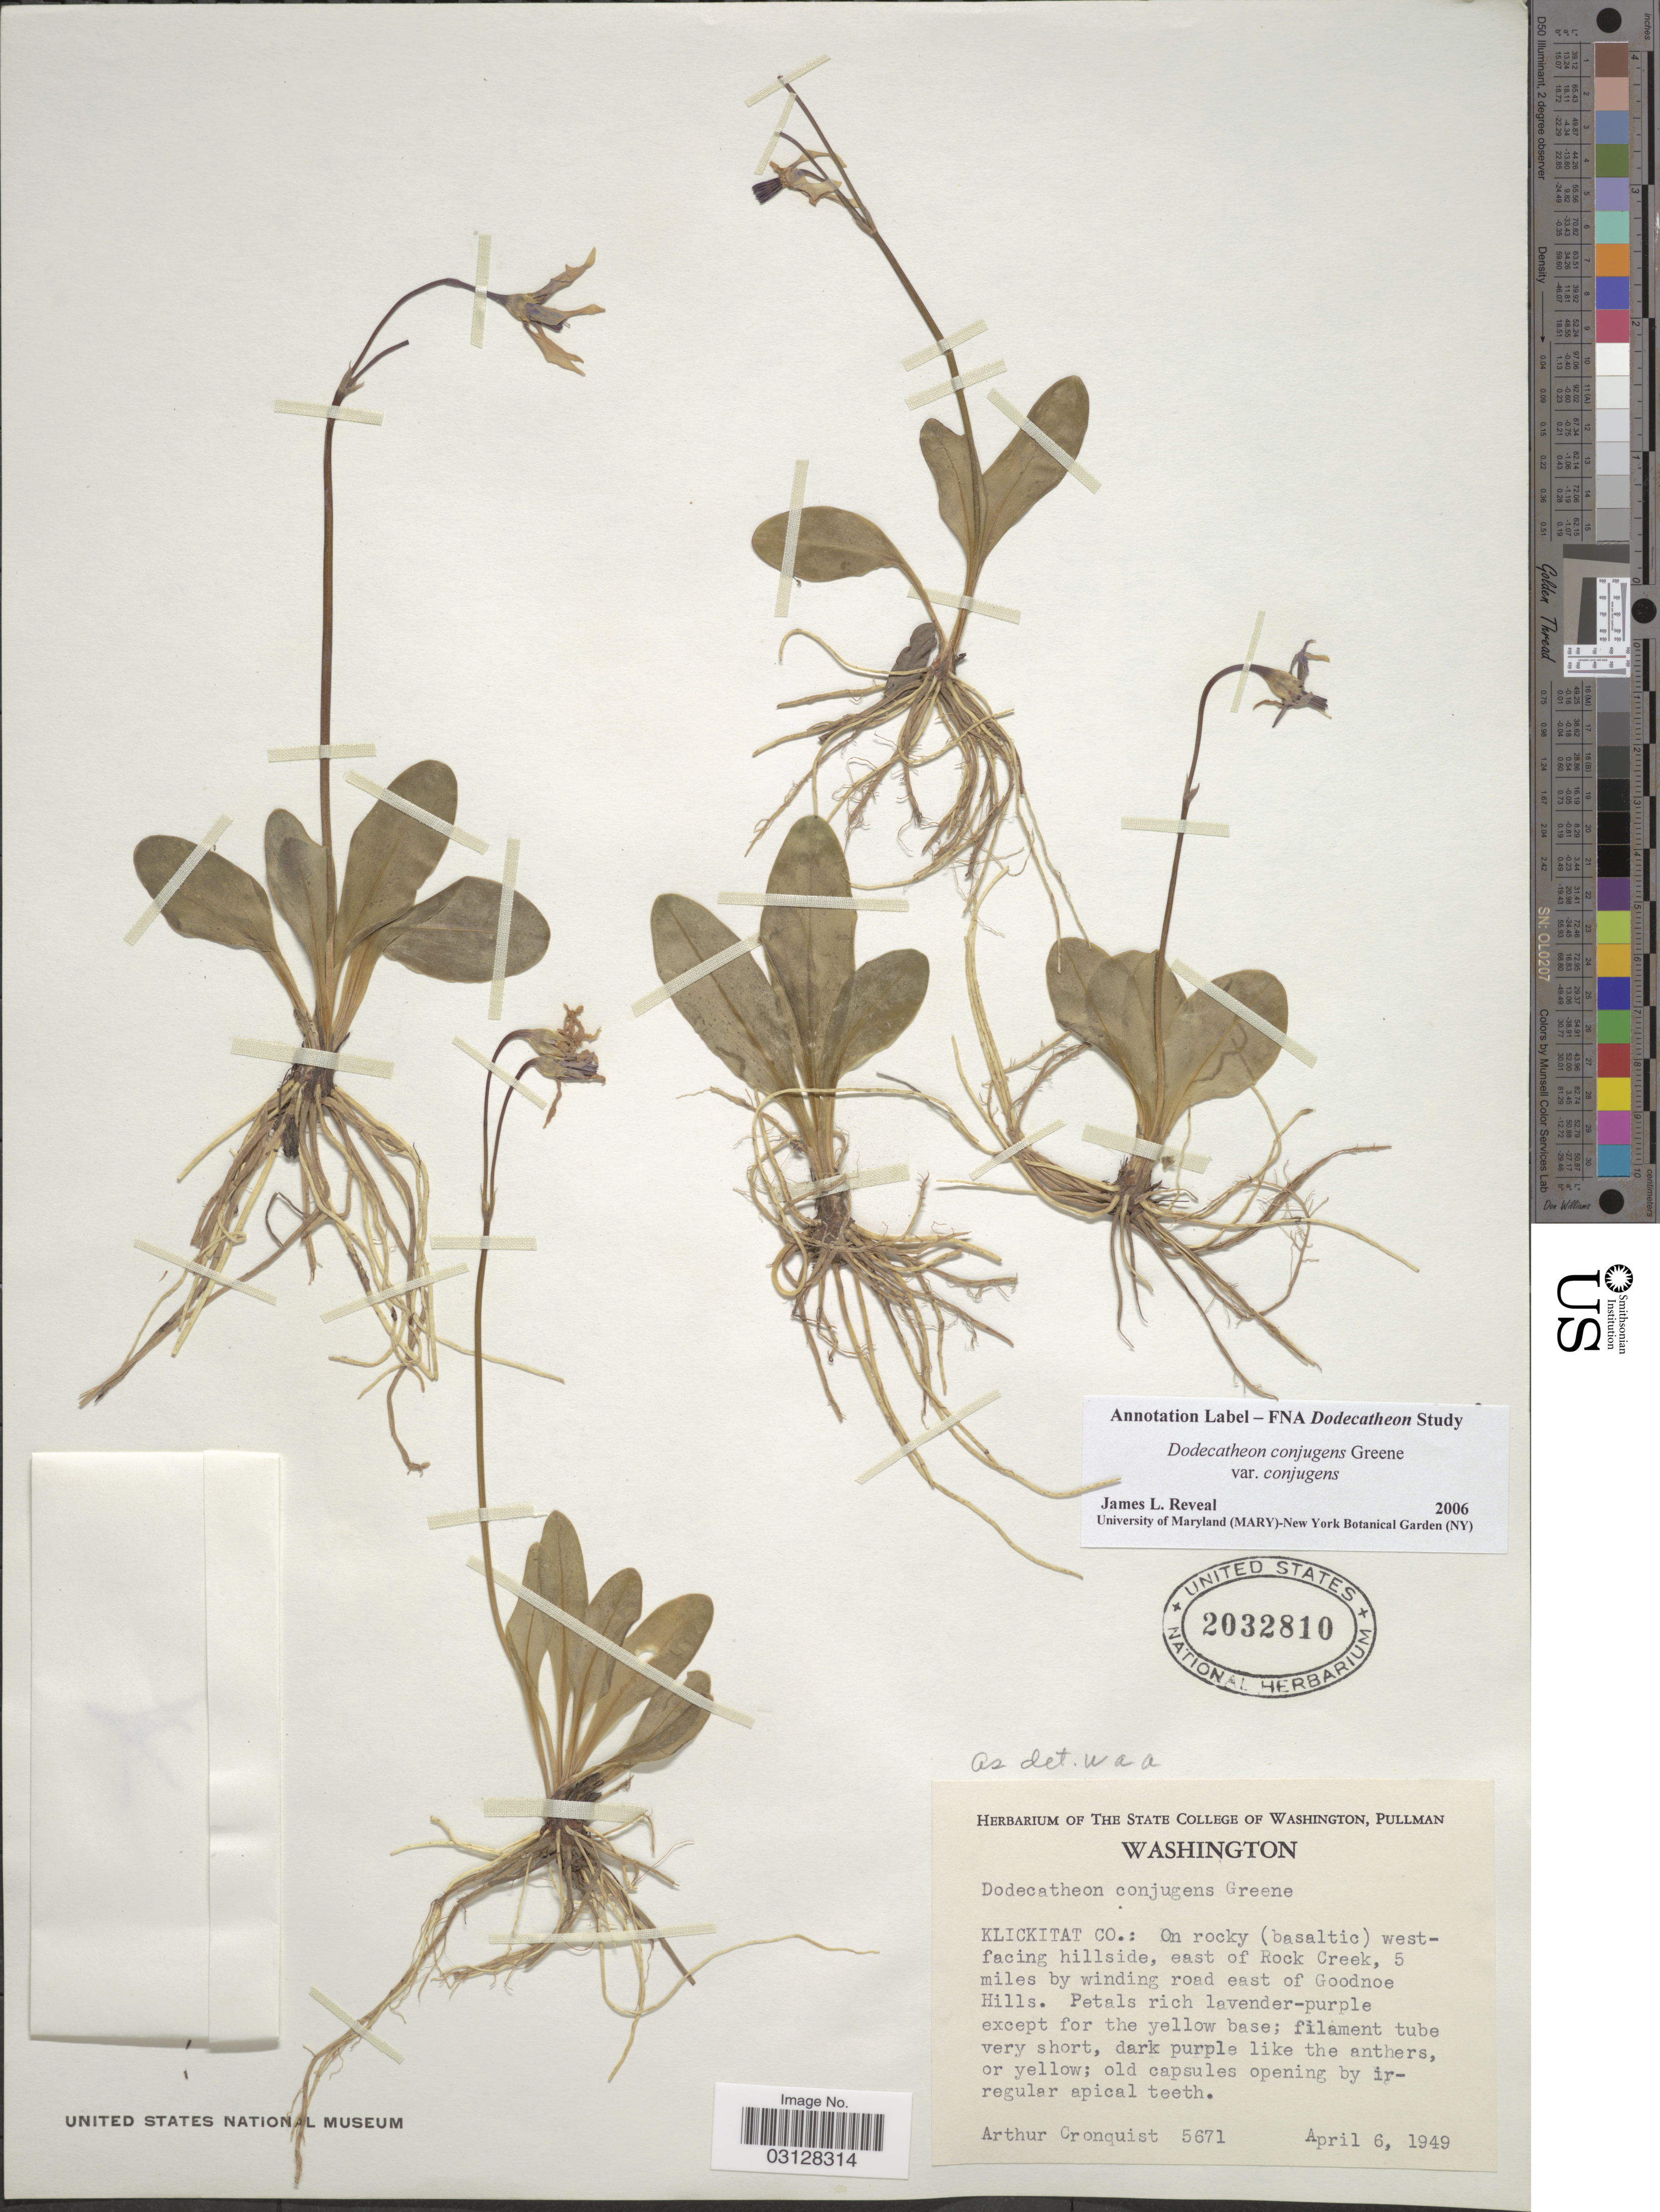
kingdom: Plantae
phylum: Tracheophyta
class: Magnoliopsida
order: Ericales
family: Primulaceae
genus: Dodecatheon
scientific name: Dodecatheon conjugens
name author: Greene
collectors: A. J. Cronquist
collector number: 5671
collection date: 1949-04-06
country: United States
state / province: Washington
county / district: Klickitat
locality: Klickitat Co.: On rocky (basaltic) west-facing hillside, east of Rock Creek, 5 miles by winding road east of Goodnoe Hills.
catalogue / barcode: US 2032810